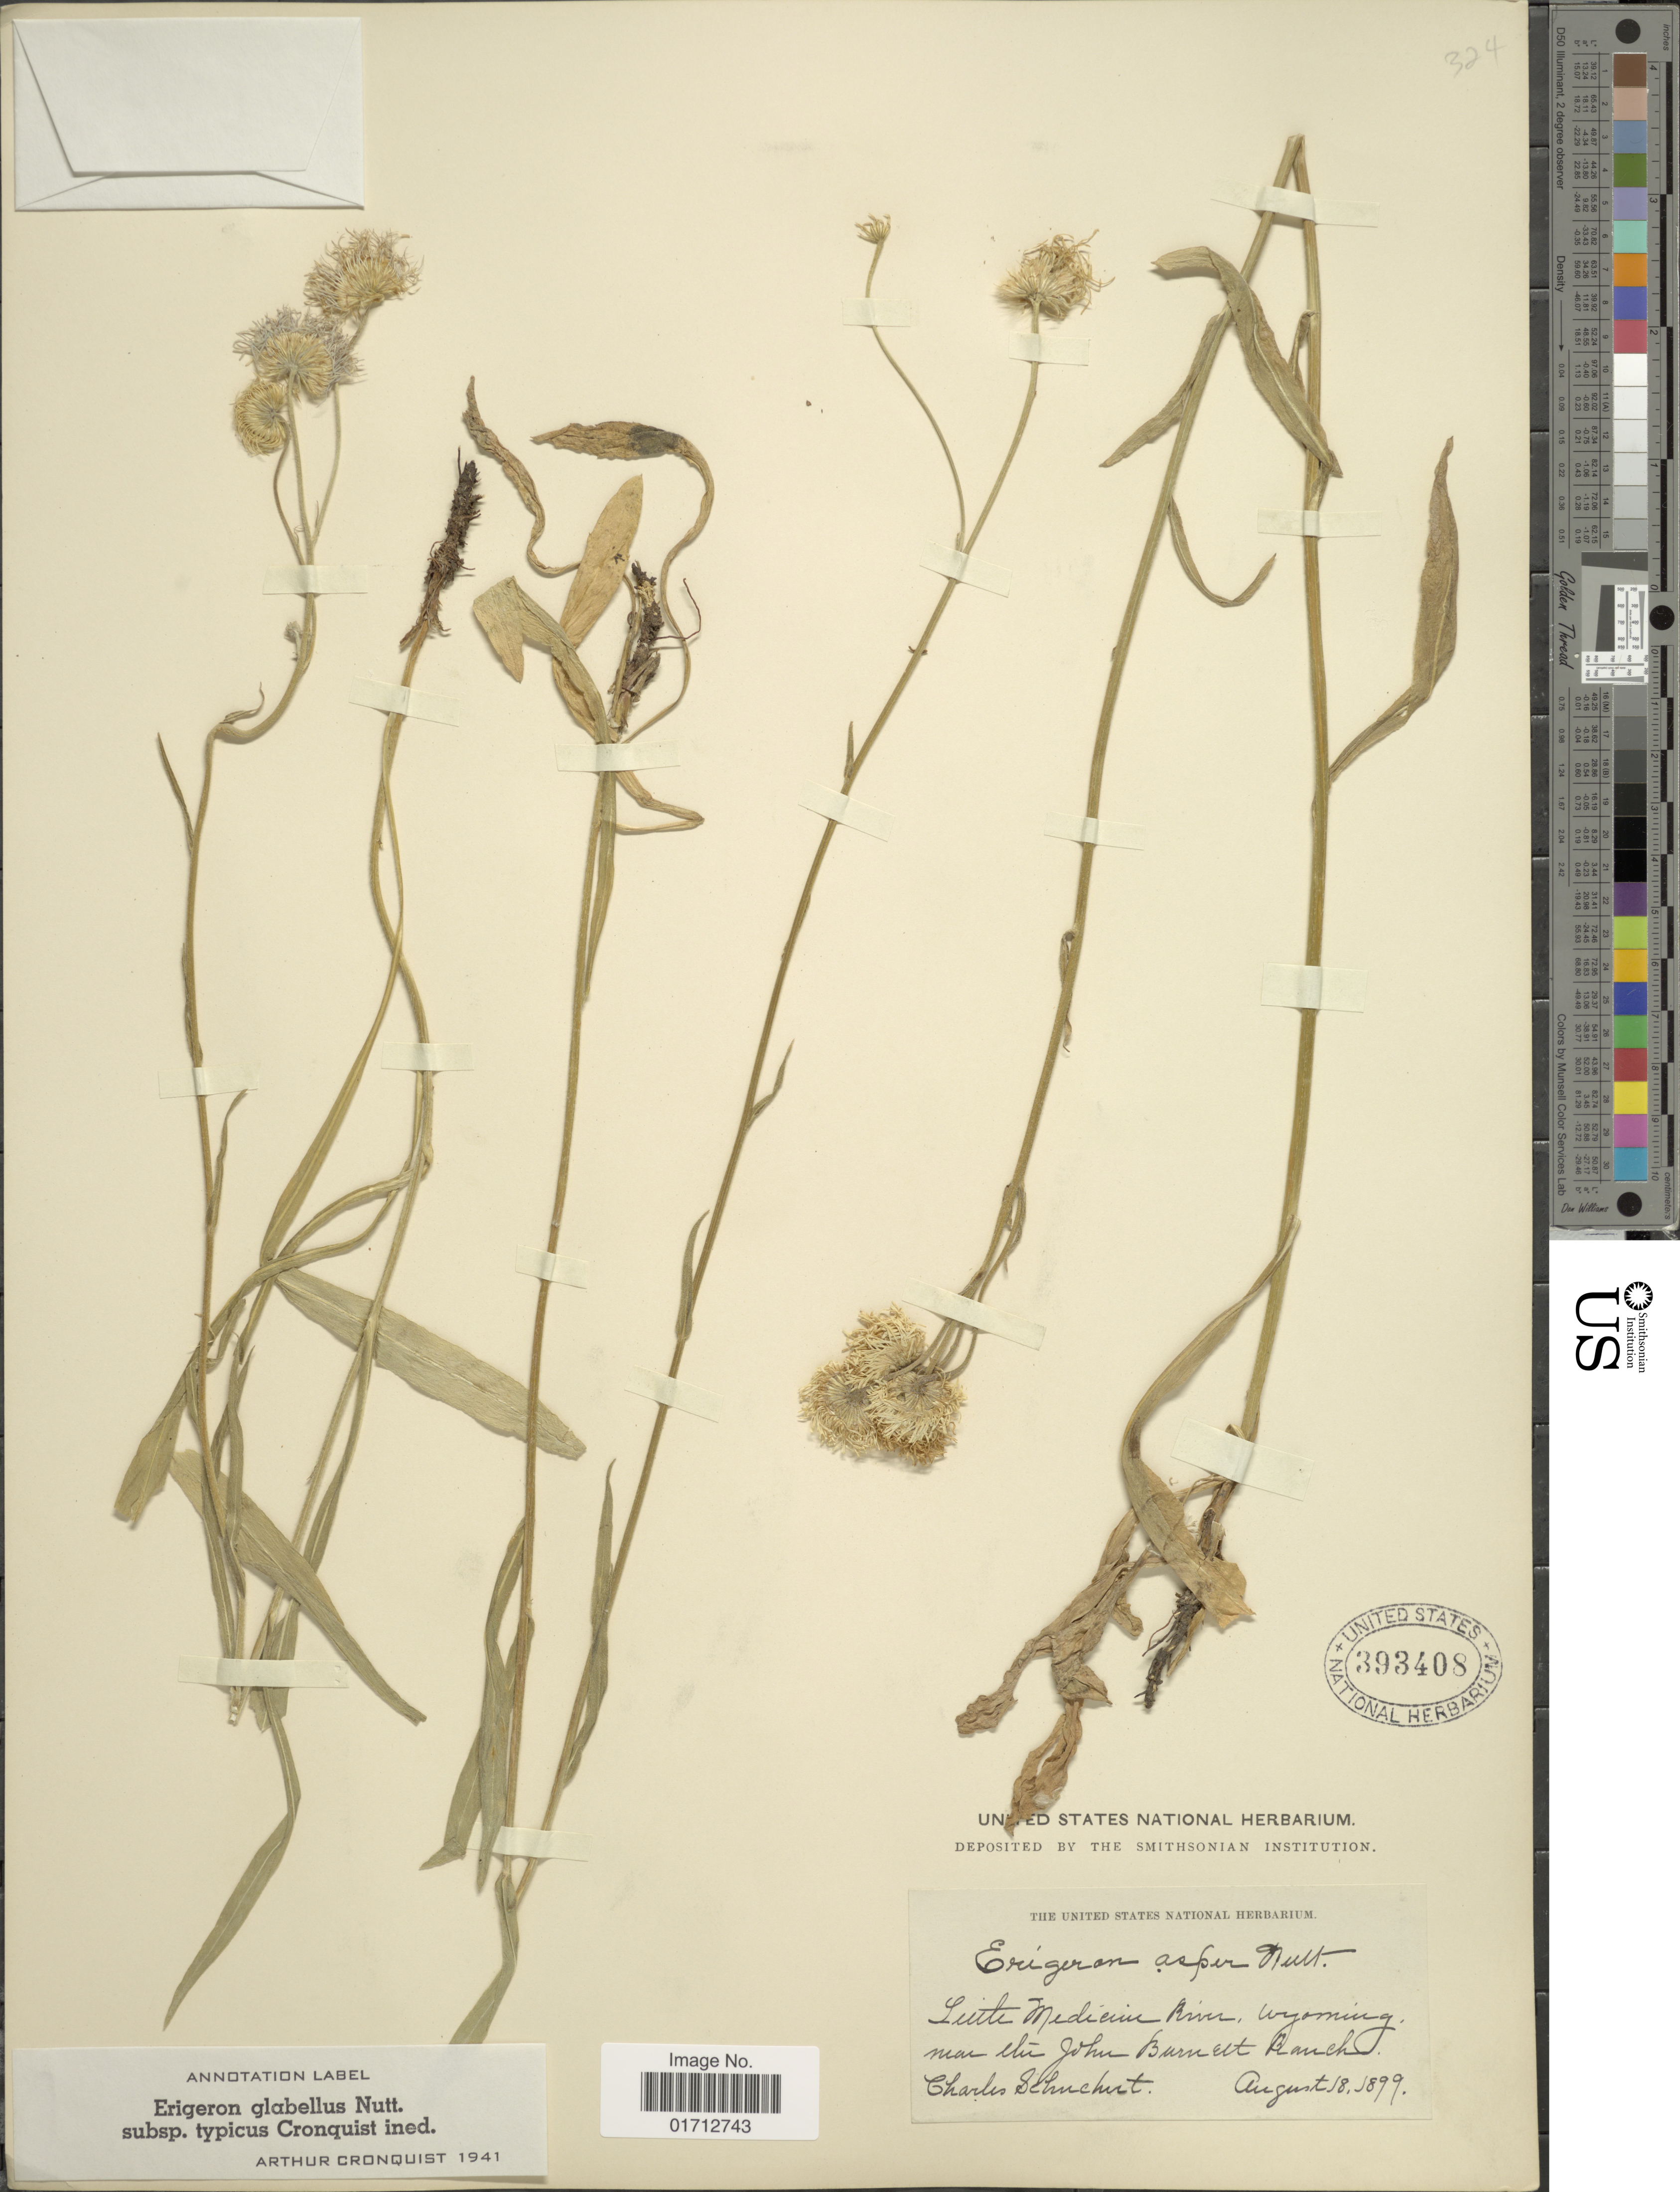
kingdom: Plantae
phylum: Tracheophyta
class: Magnoliopsida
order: Asterales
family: Asteraceae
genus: Erigeron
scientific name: Erigeron glabellus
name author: Nutt.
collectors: C. Schuchert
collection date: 1899-08-18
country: United States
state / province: Wyoming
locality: Little Medecine River, near elu John Burnett Ranch.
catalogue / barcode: US 393408